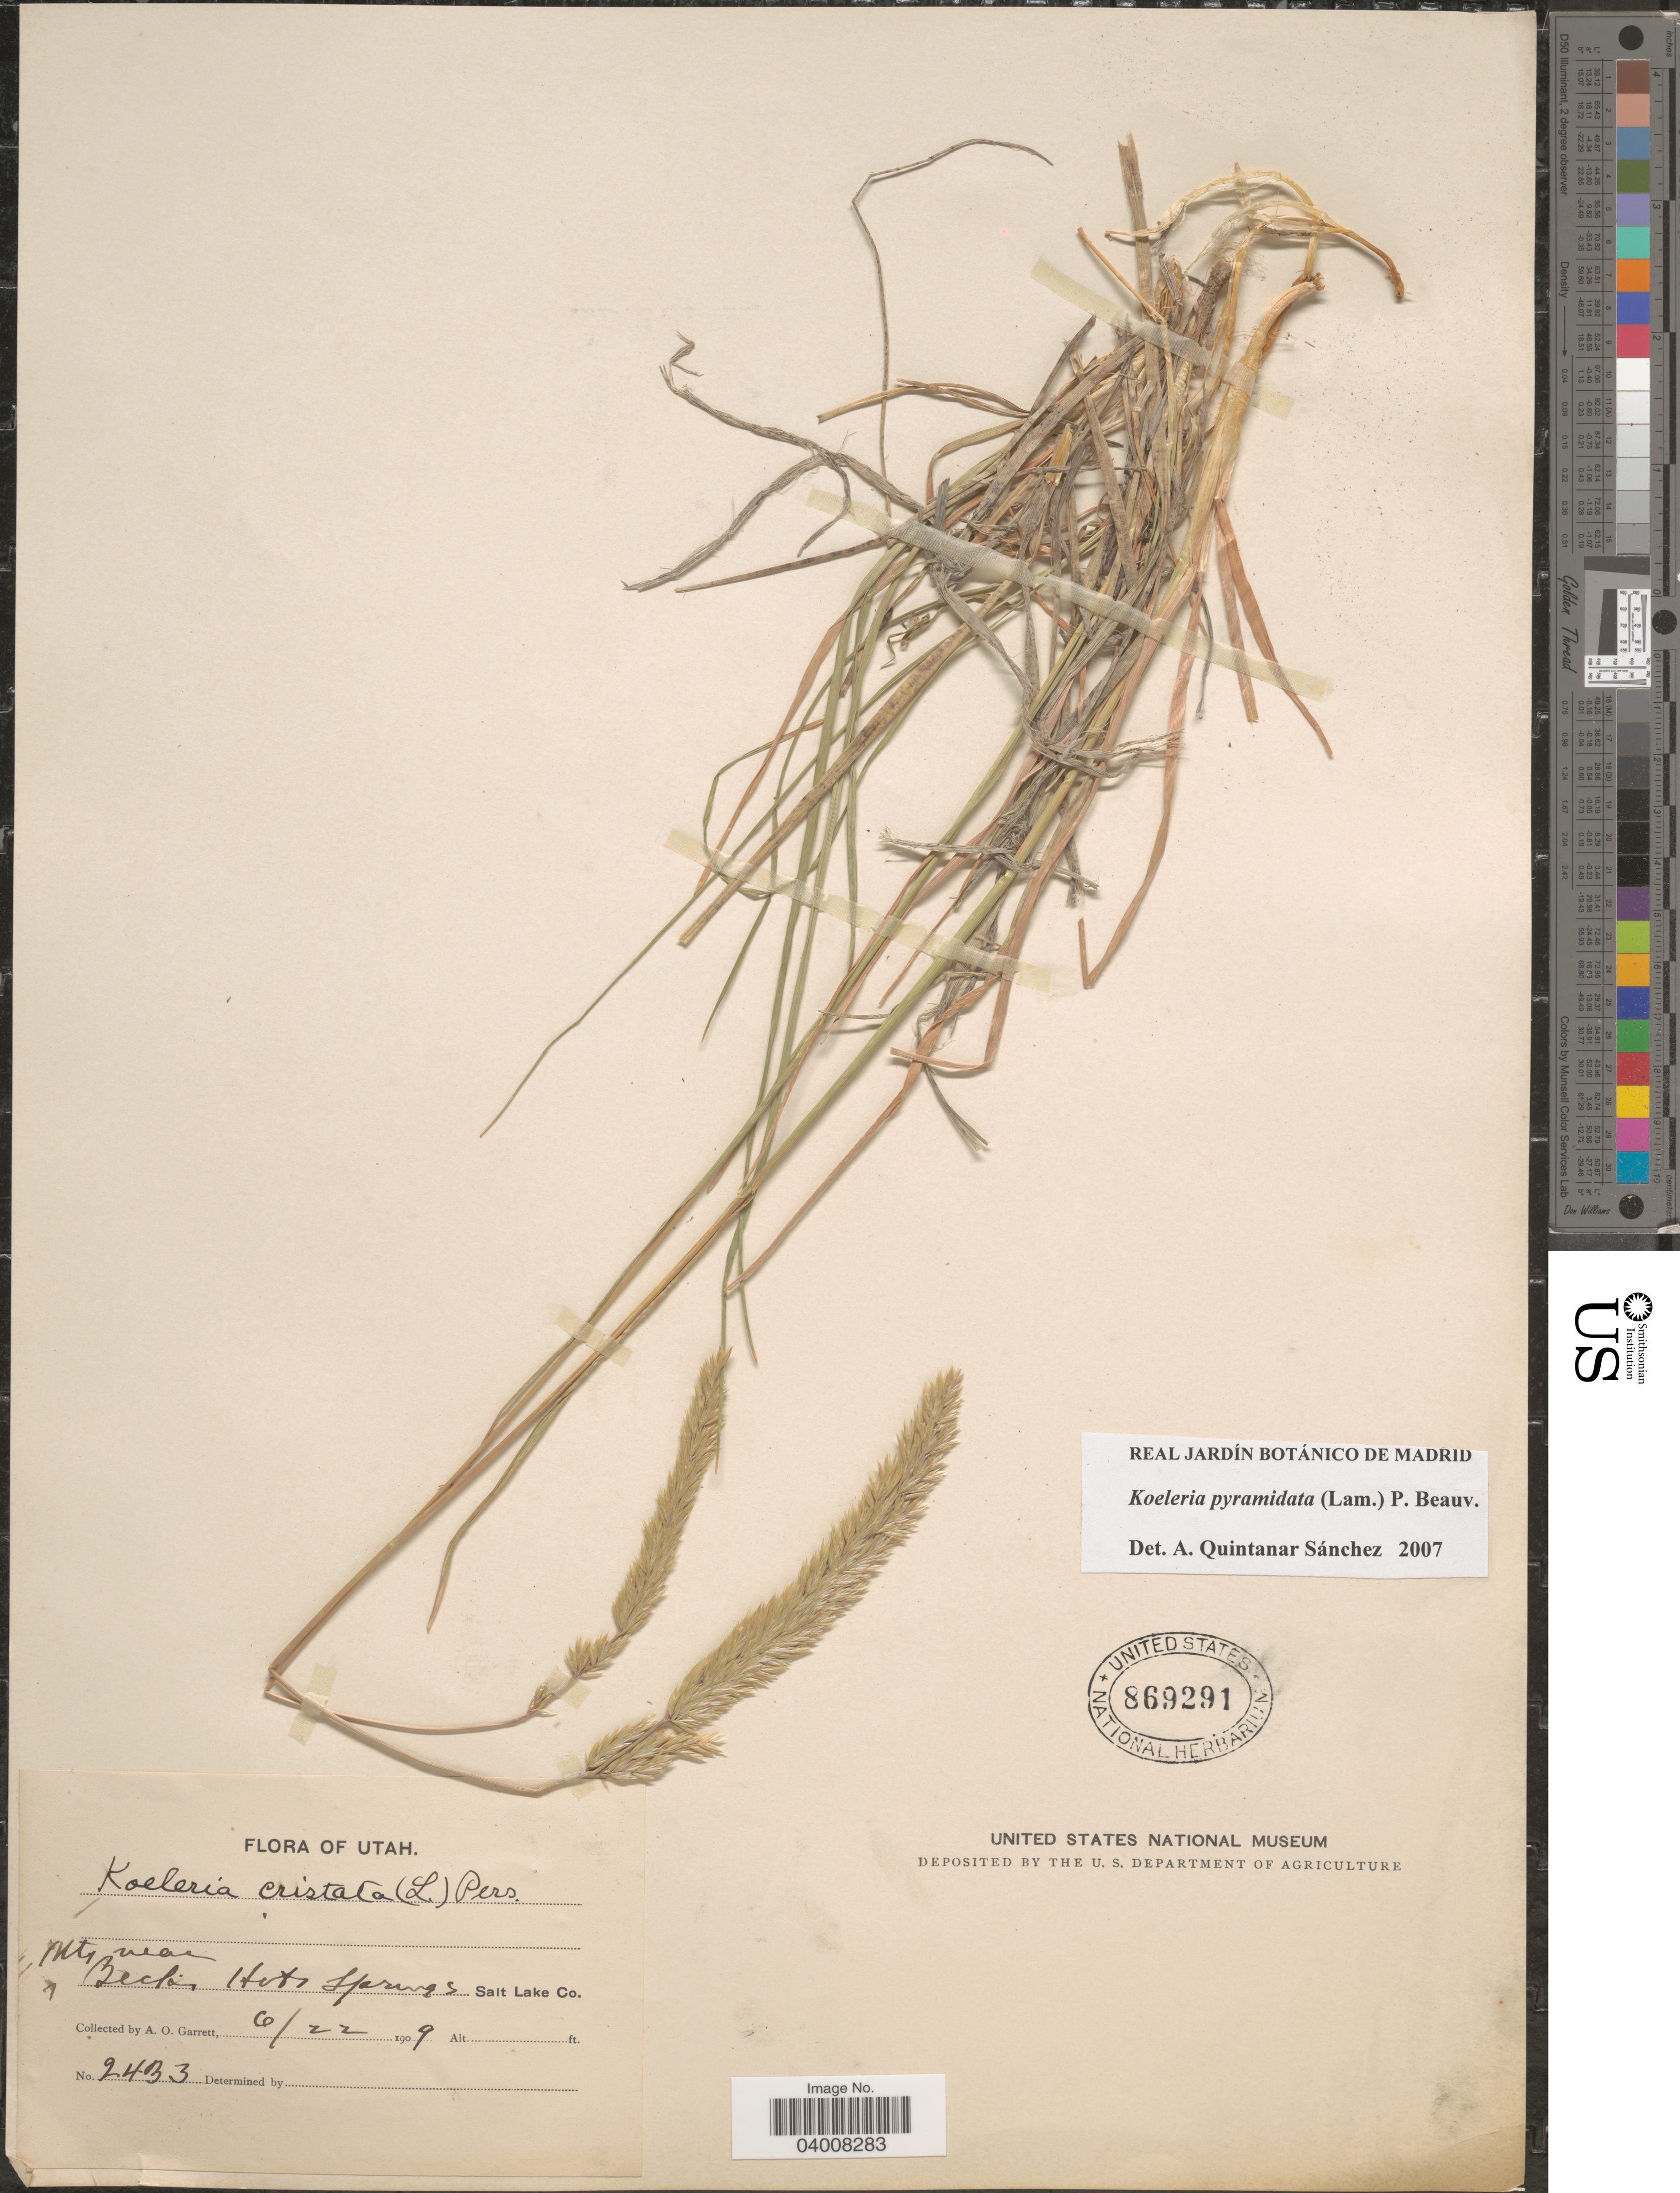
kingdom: Plantae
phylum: Tracheophyta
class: Liliopsida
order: Poales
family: Poaceae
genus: Koeleria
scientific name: Koeleria pyramidata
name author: (Lam.) P. Beauv.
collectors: A. O. Garrett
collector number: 2433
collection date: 1909-06-22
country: United States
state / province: Utah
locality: Mts near Beck's Hot Springs. Salt Lake Co.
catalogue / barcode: US 869291